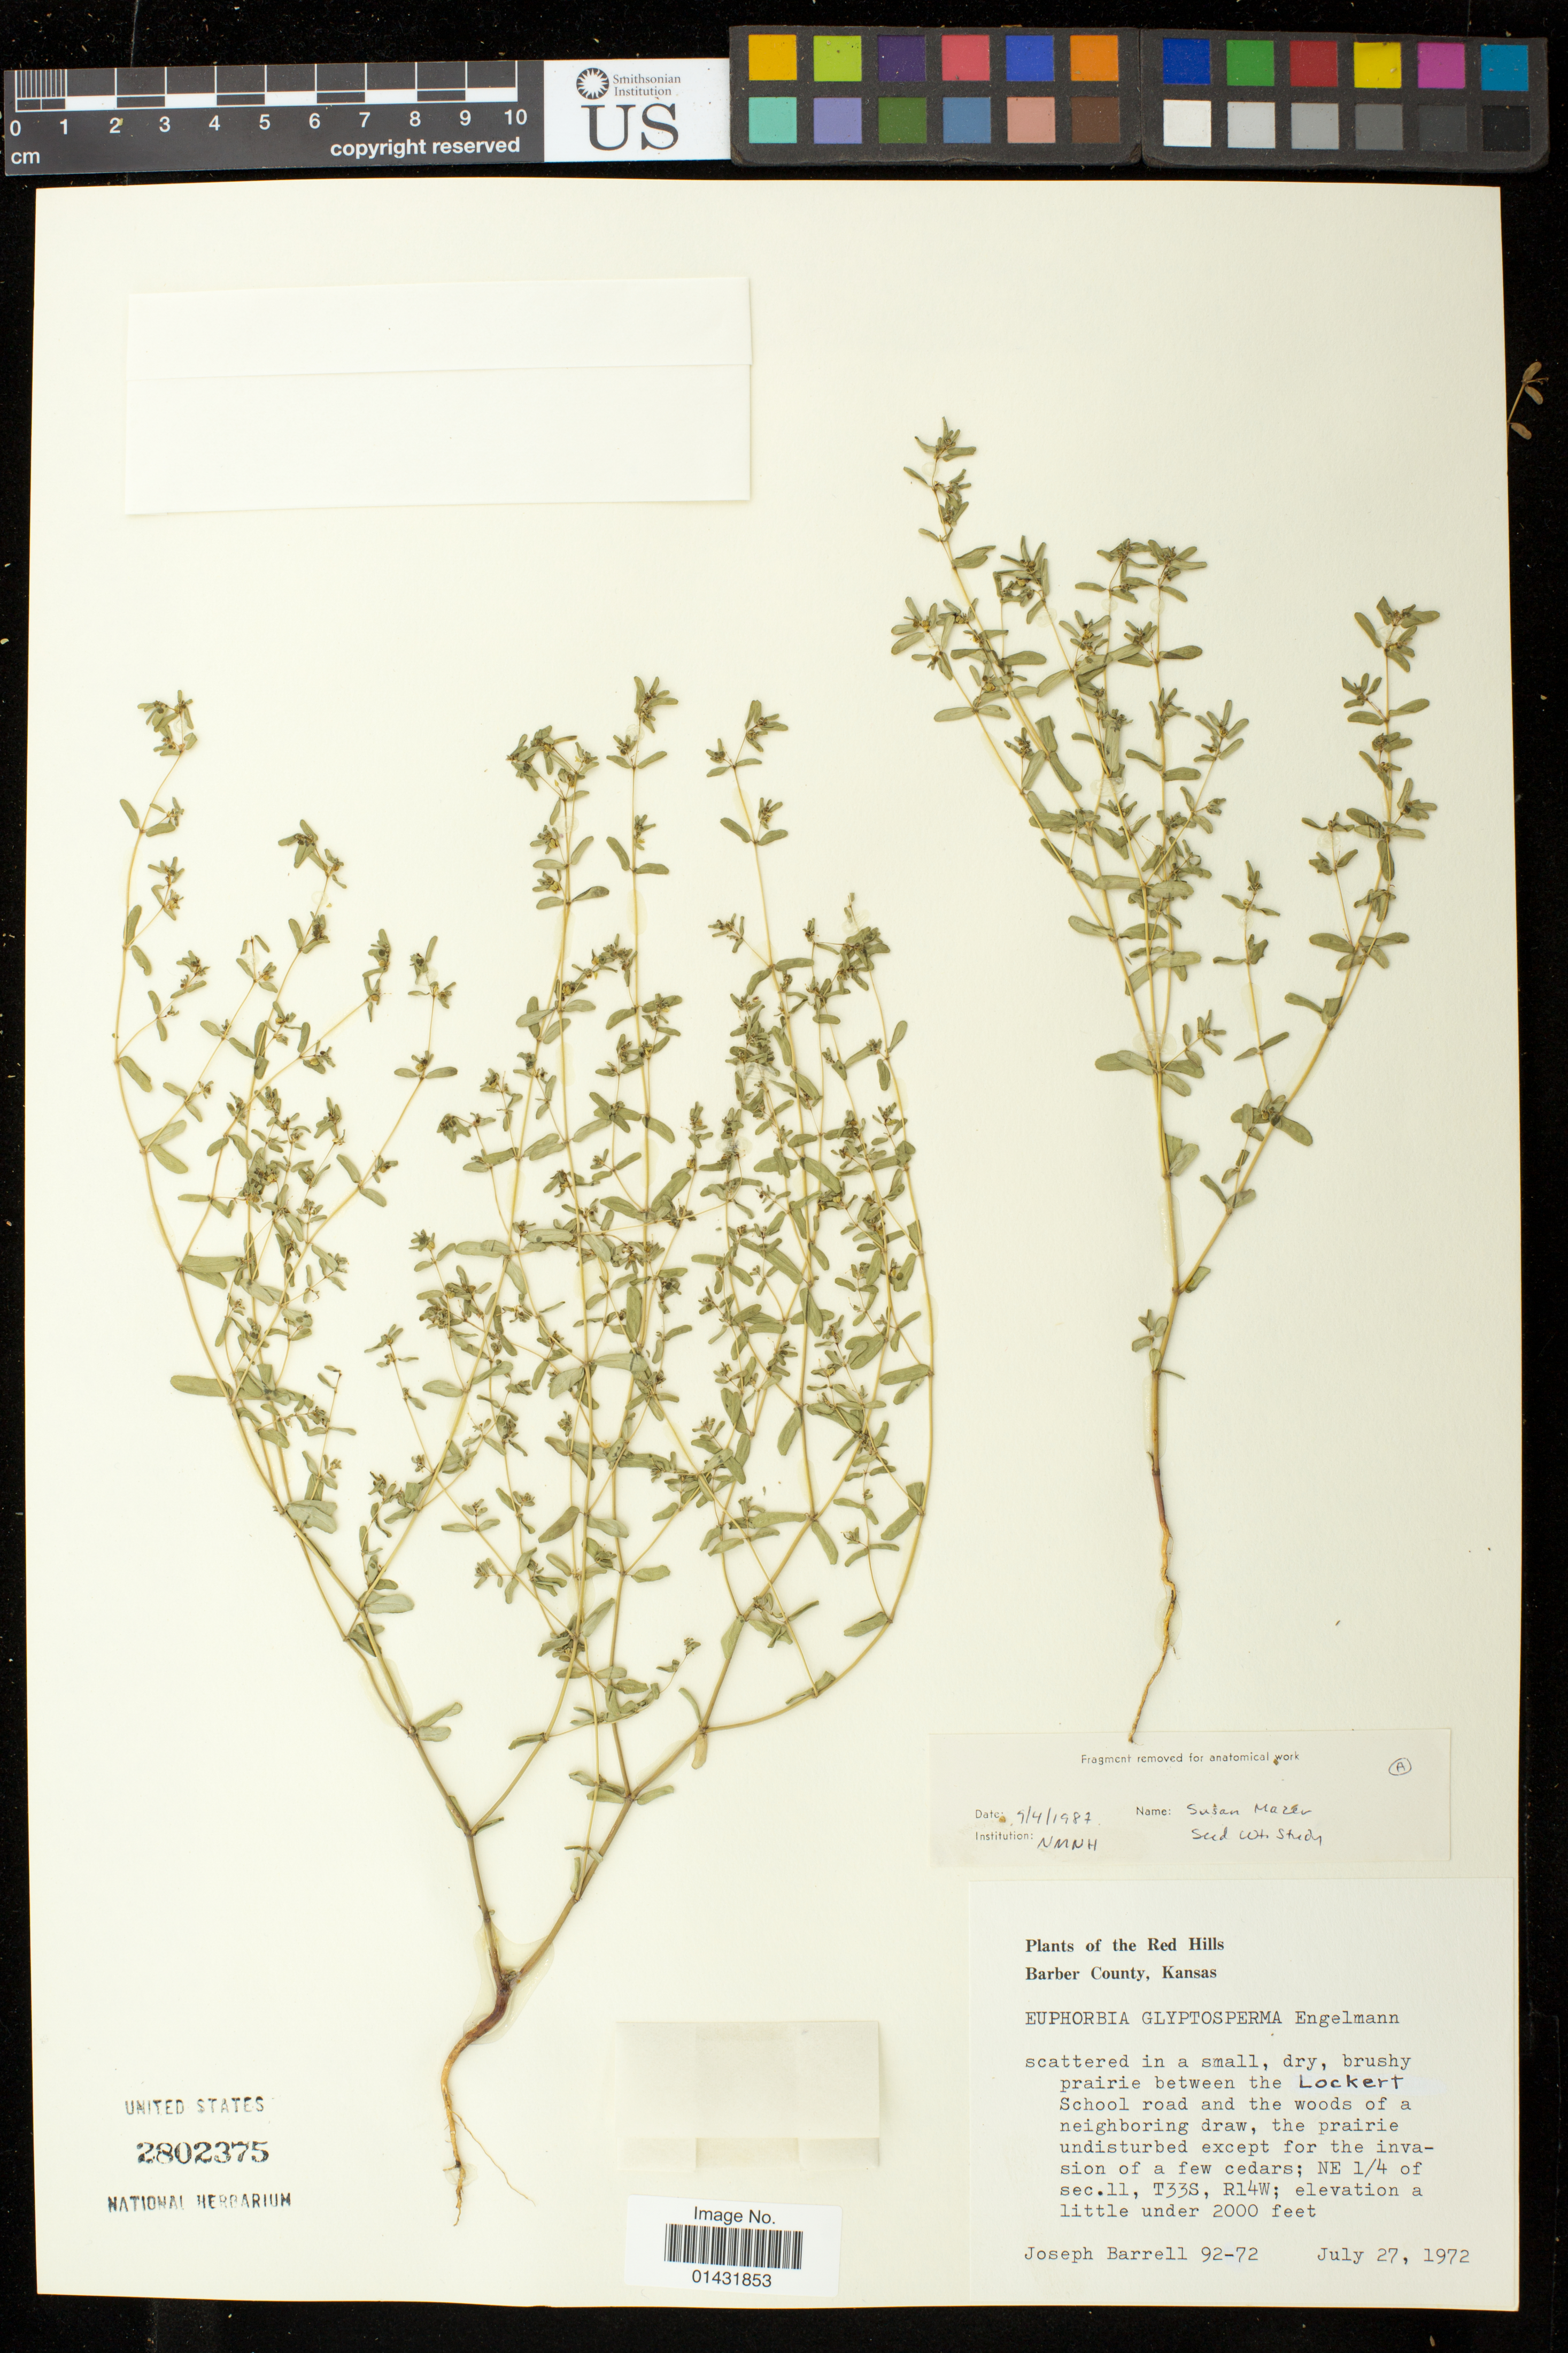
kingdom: Plantae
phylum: Tracheophyta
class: Magnoliopsida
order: Malpighiales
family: Euphorbiaceae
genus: Euphorbia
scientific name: Euphorbia glyptosperma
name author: Engelm.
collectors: J. Barrell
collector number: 92-72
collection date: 1972-07-27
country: United States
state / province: Kansas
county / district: Barber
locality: Red Hills; Small, dry, brushy prairie between the Lockert School road and the woods of a neighboring draw; NE 1/4 of Sec.11, T33S, R14W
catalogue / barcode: US 2802375